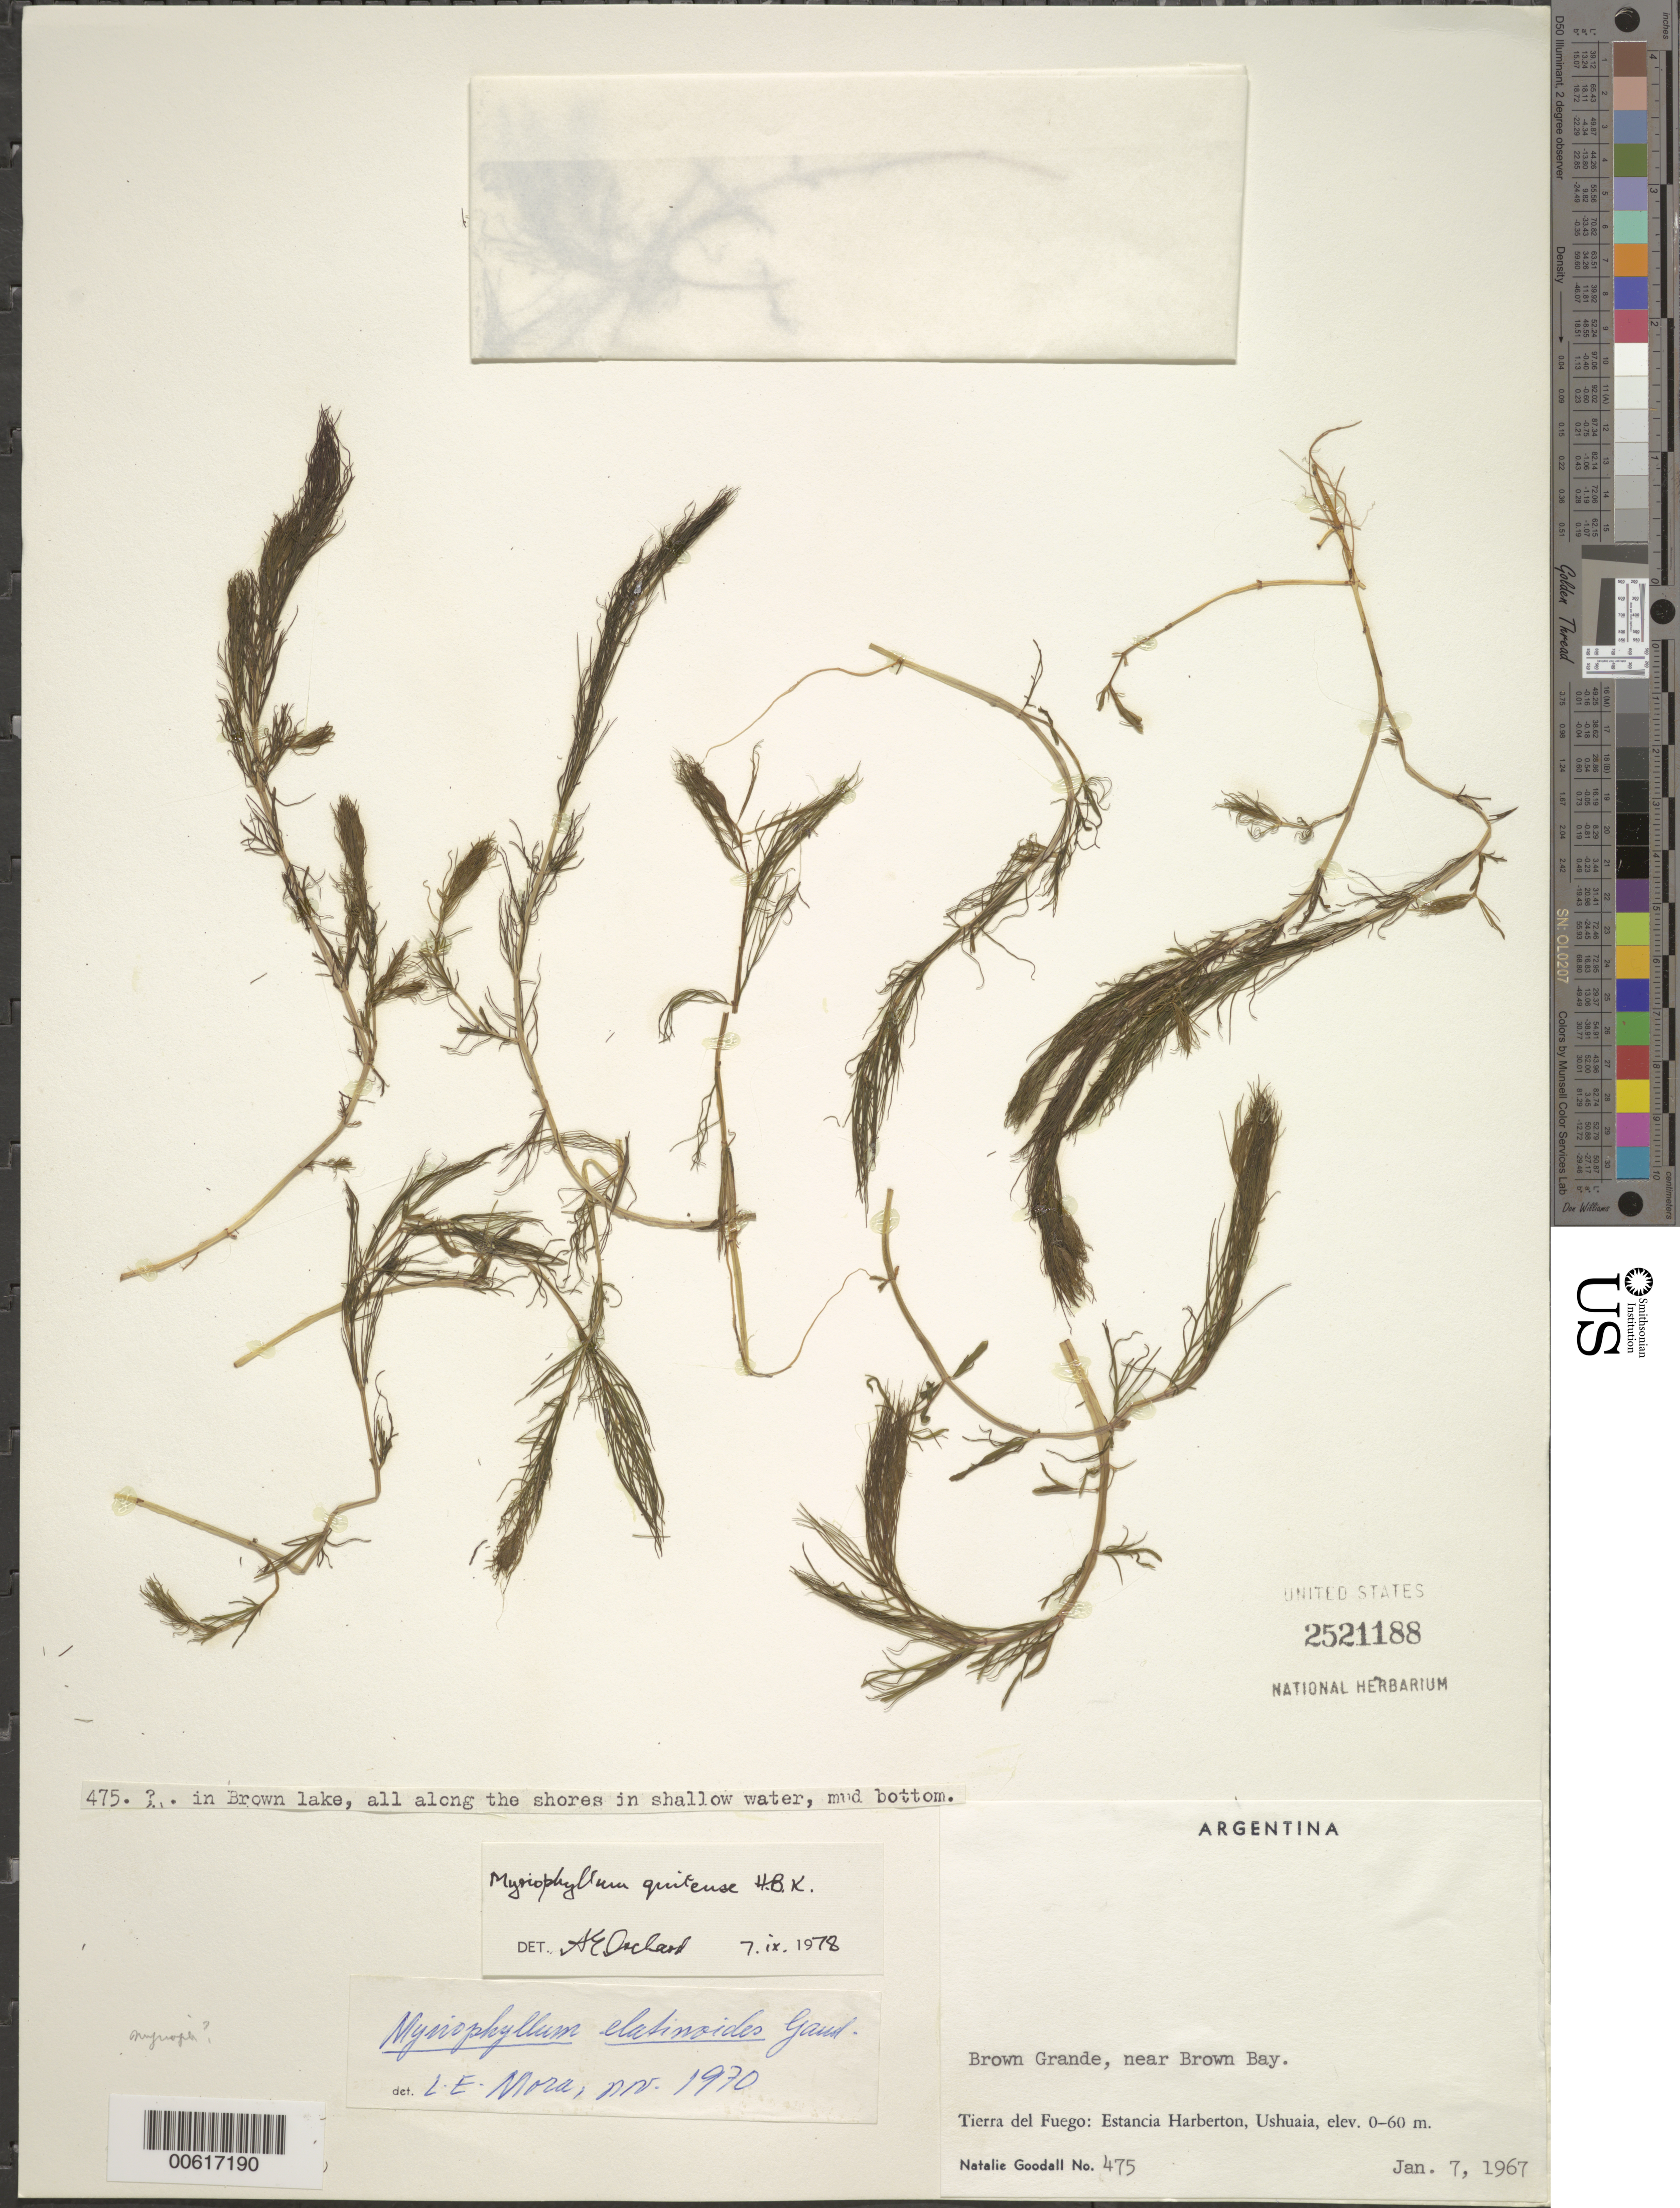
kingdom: Plantae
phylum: Tracheophyta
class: Magnoliopsida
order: Saxifragales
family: Haloragaceae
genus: Myriophyllum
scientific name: Myriophyllum quitense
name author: Kunth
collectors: N. Goodall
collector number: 475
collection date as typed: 07 Jan 1967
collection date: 1967-01-07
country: Argentina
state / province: Tierra del Fuego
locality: Estancia Harberton, Ushuaia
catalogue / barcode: US 2521188